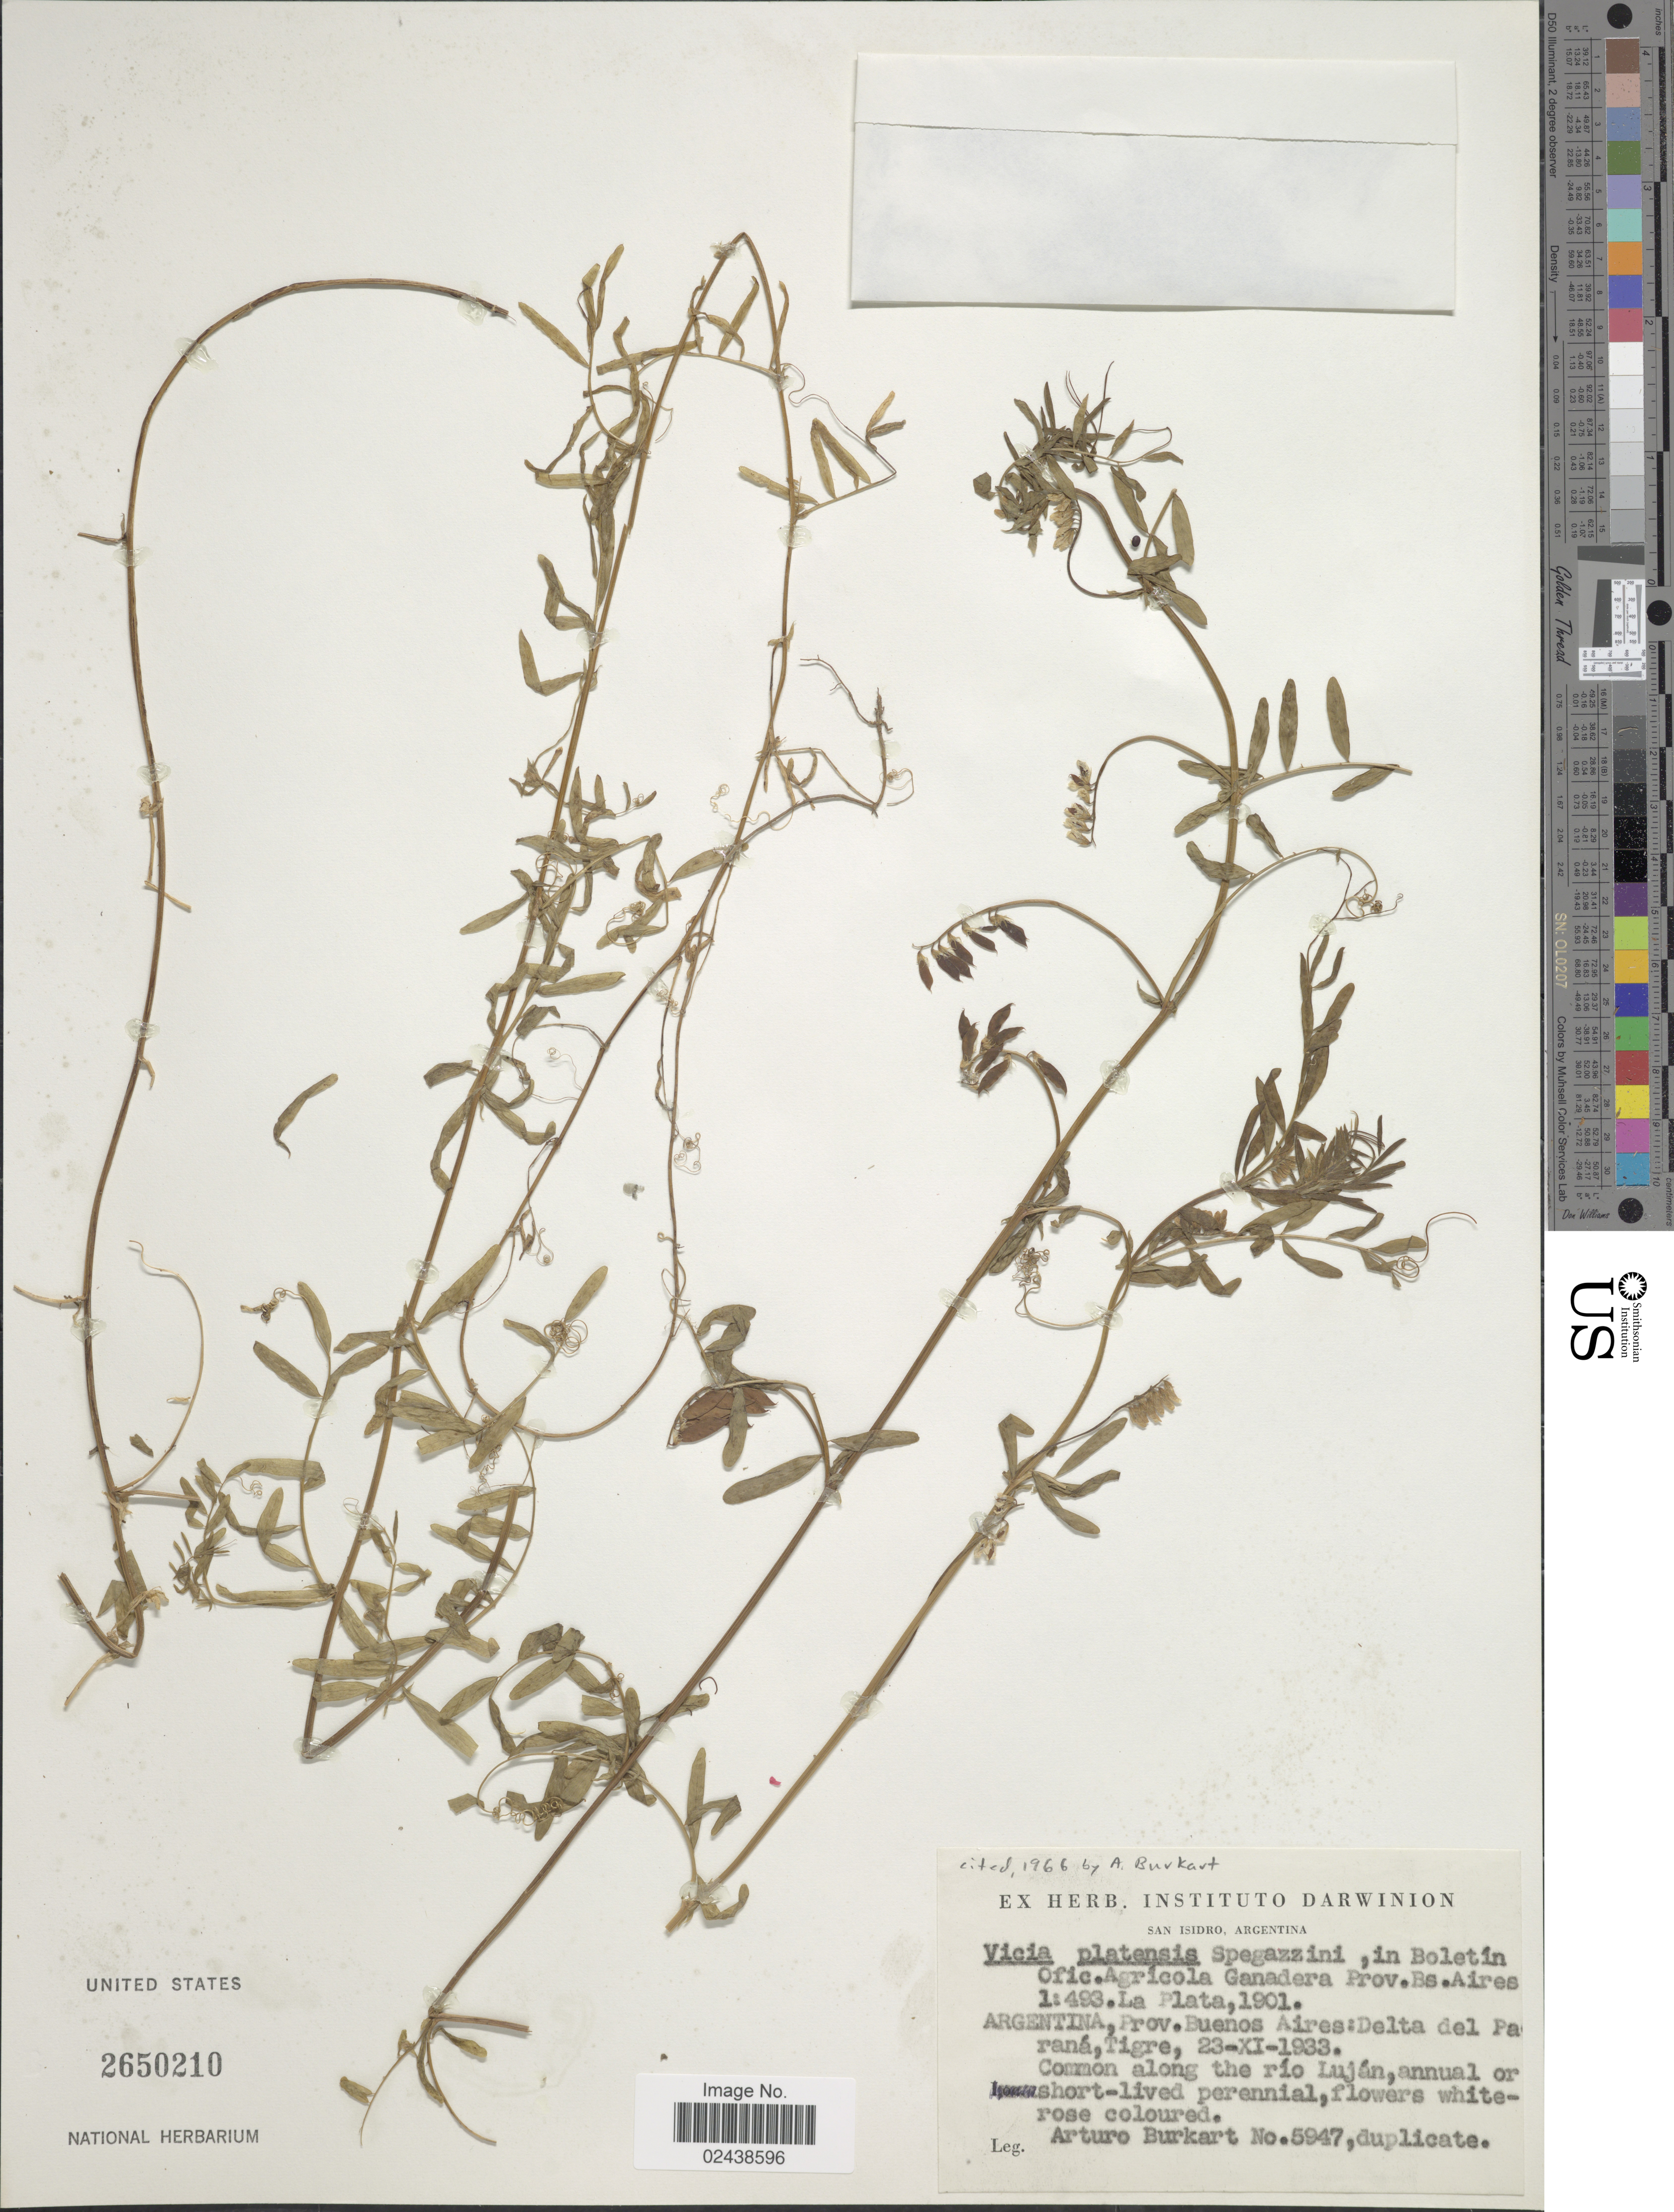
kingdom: Plantae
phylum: Tracheophyta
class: Magnoliopsida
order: Fabales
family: Fabaceae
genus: Vicia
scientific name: Vicia platensis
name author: Speg.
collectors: A. E. Burkart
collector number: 5947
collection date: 1933-11-23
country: Argentina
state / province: Buenos Aires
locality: Delta del Parana, Tigre. Common on the rio Lujan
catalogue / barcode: US 2650210